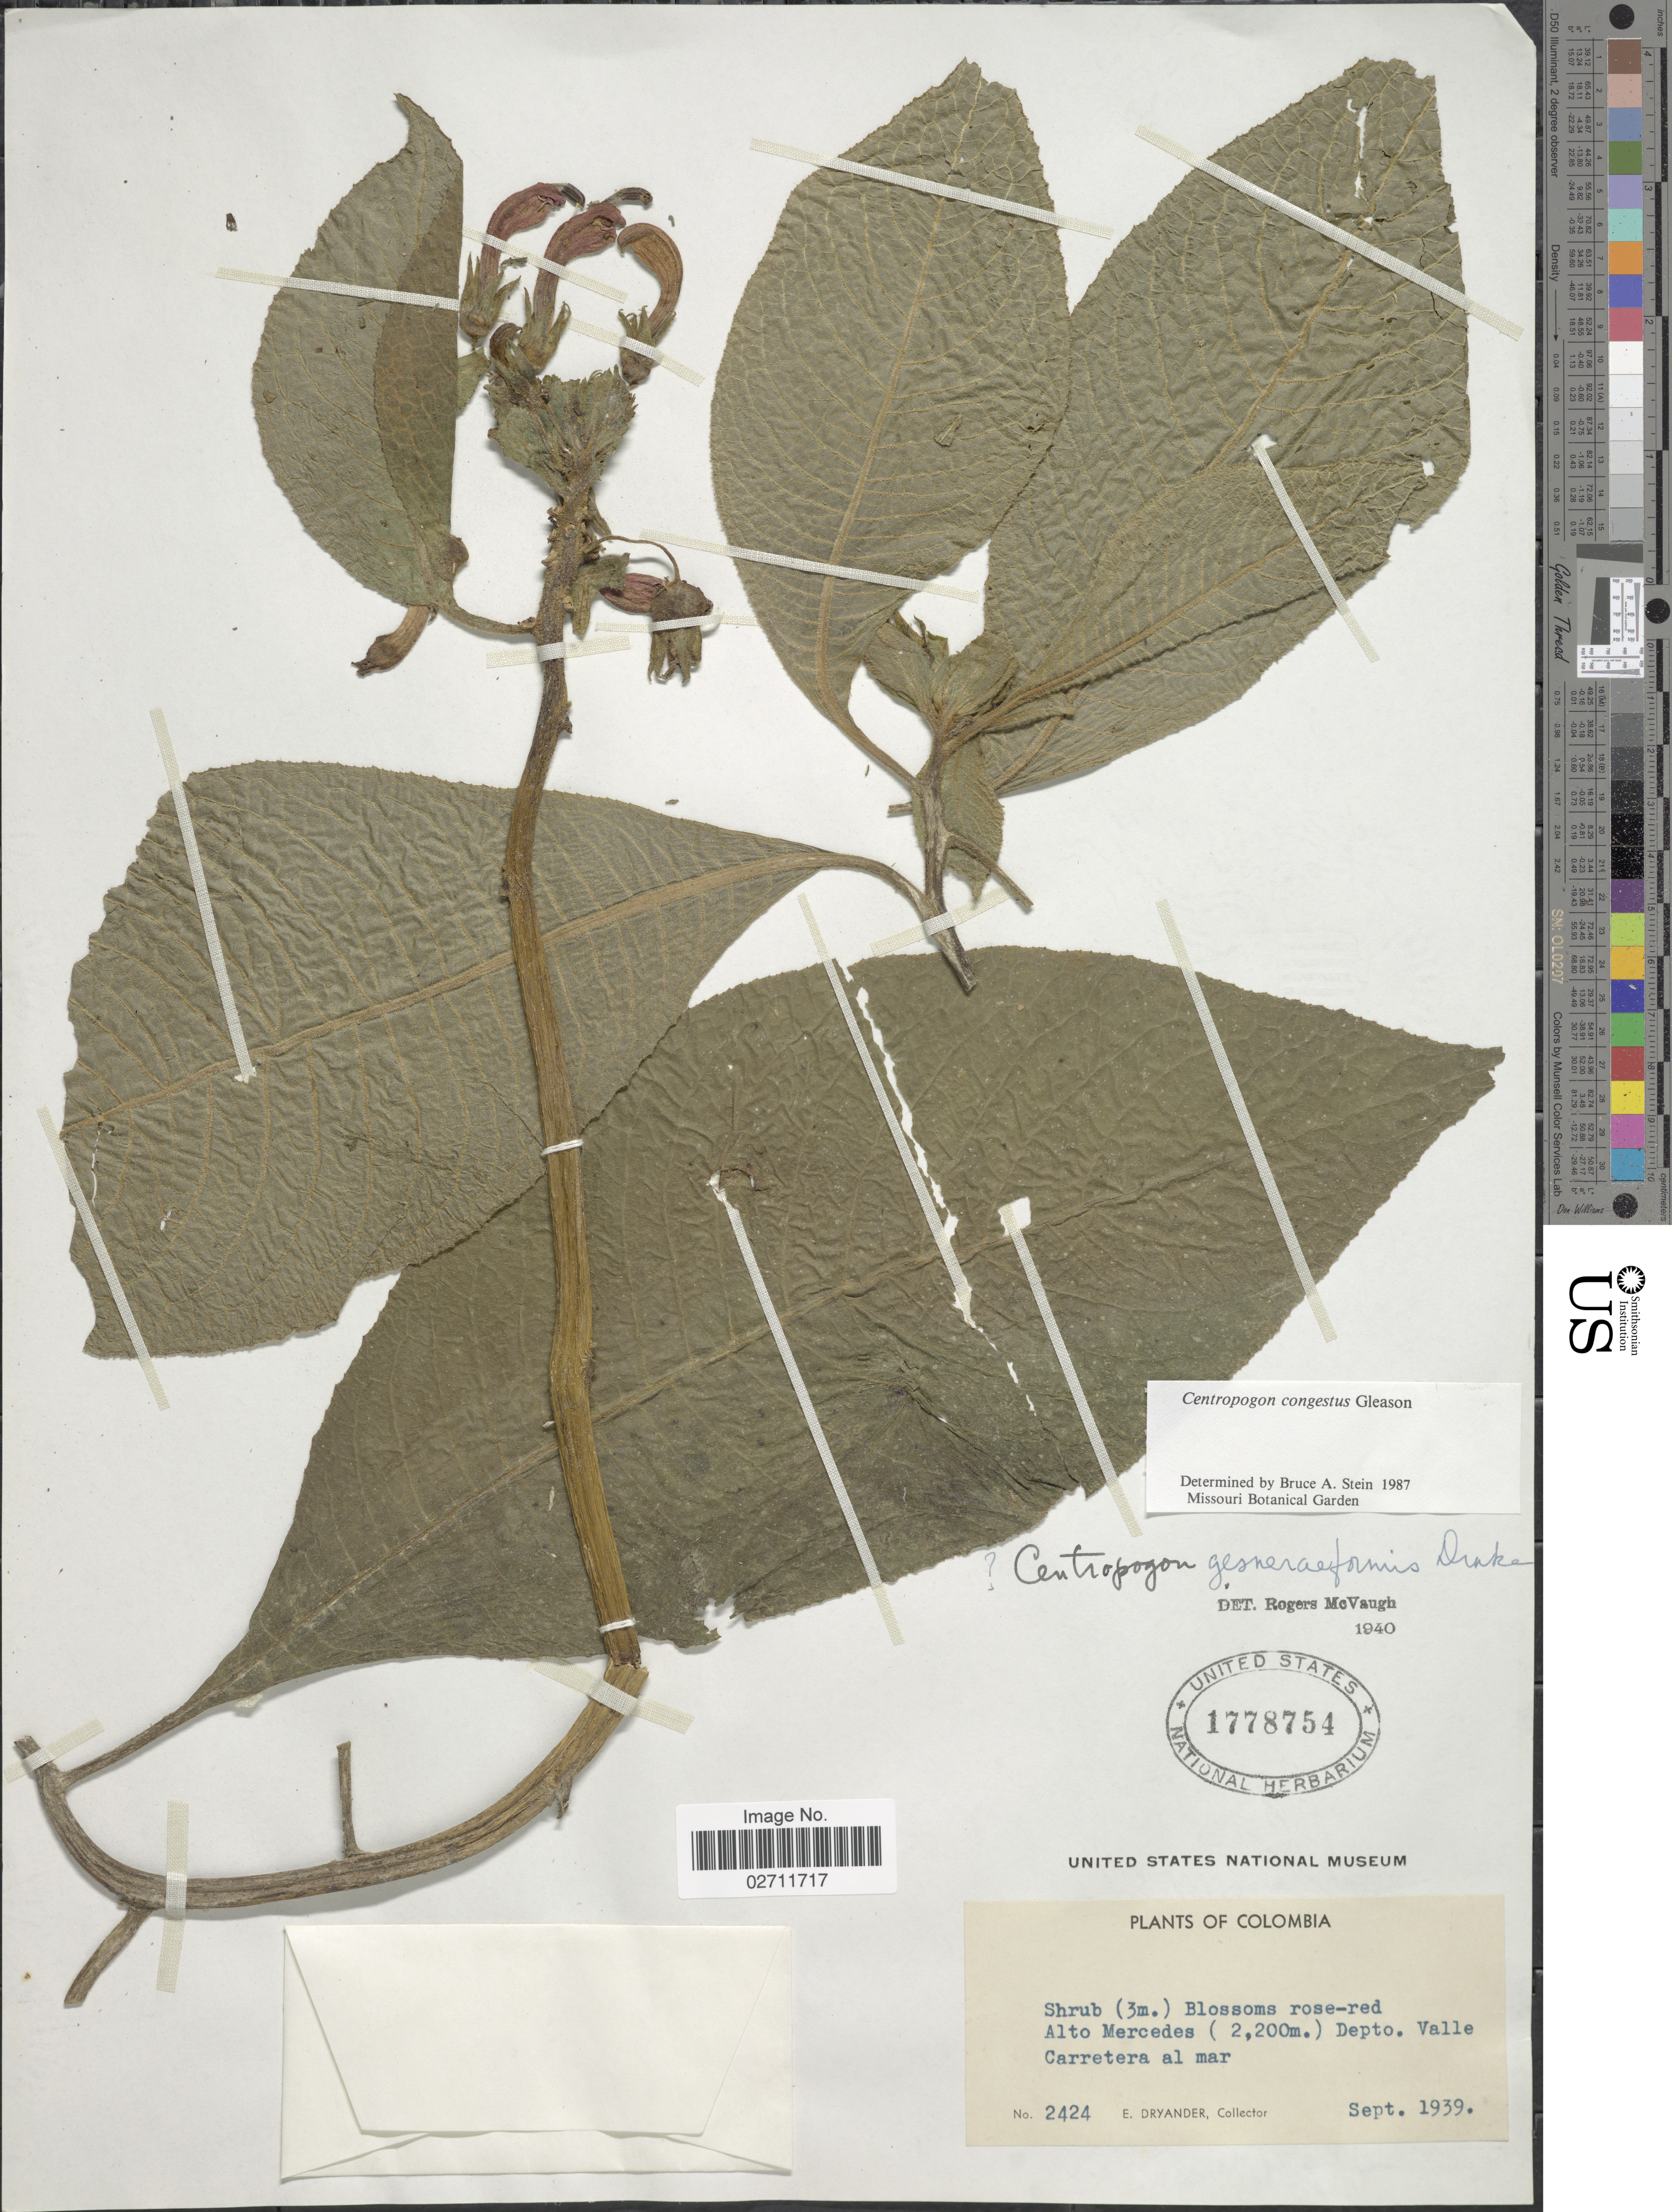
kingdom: Plantae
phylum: Tracheophyta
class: Magnoliopsida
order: Asterales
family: Campanulaceae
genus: Centropogon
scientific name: Centropogon congestus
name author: Gleason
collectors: E. Dryander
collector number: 2424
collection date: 1939-09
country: Colombia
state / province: Valle del Cauca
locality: Alto Mercedes. Carretera al mar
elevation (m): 2200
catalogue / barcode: US 1778754